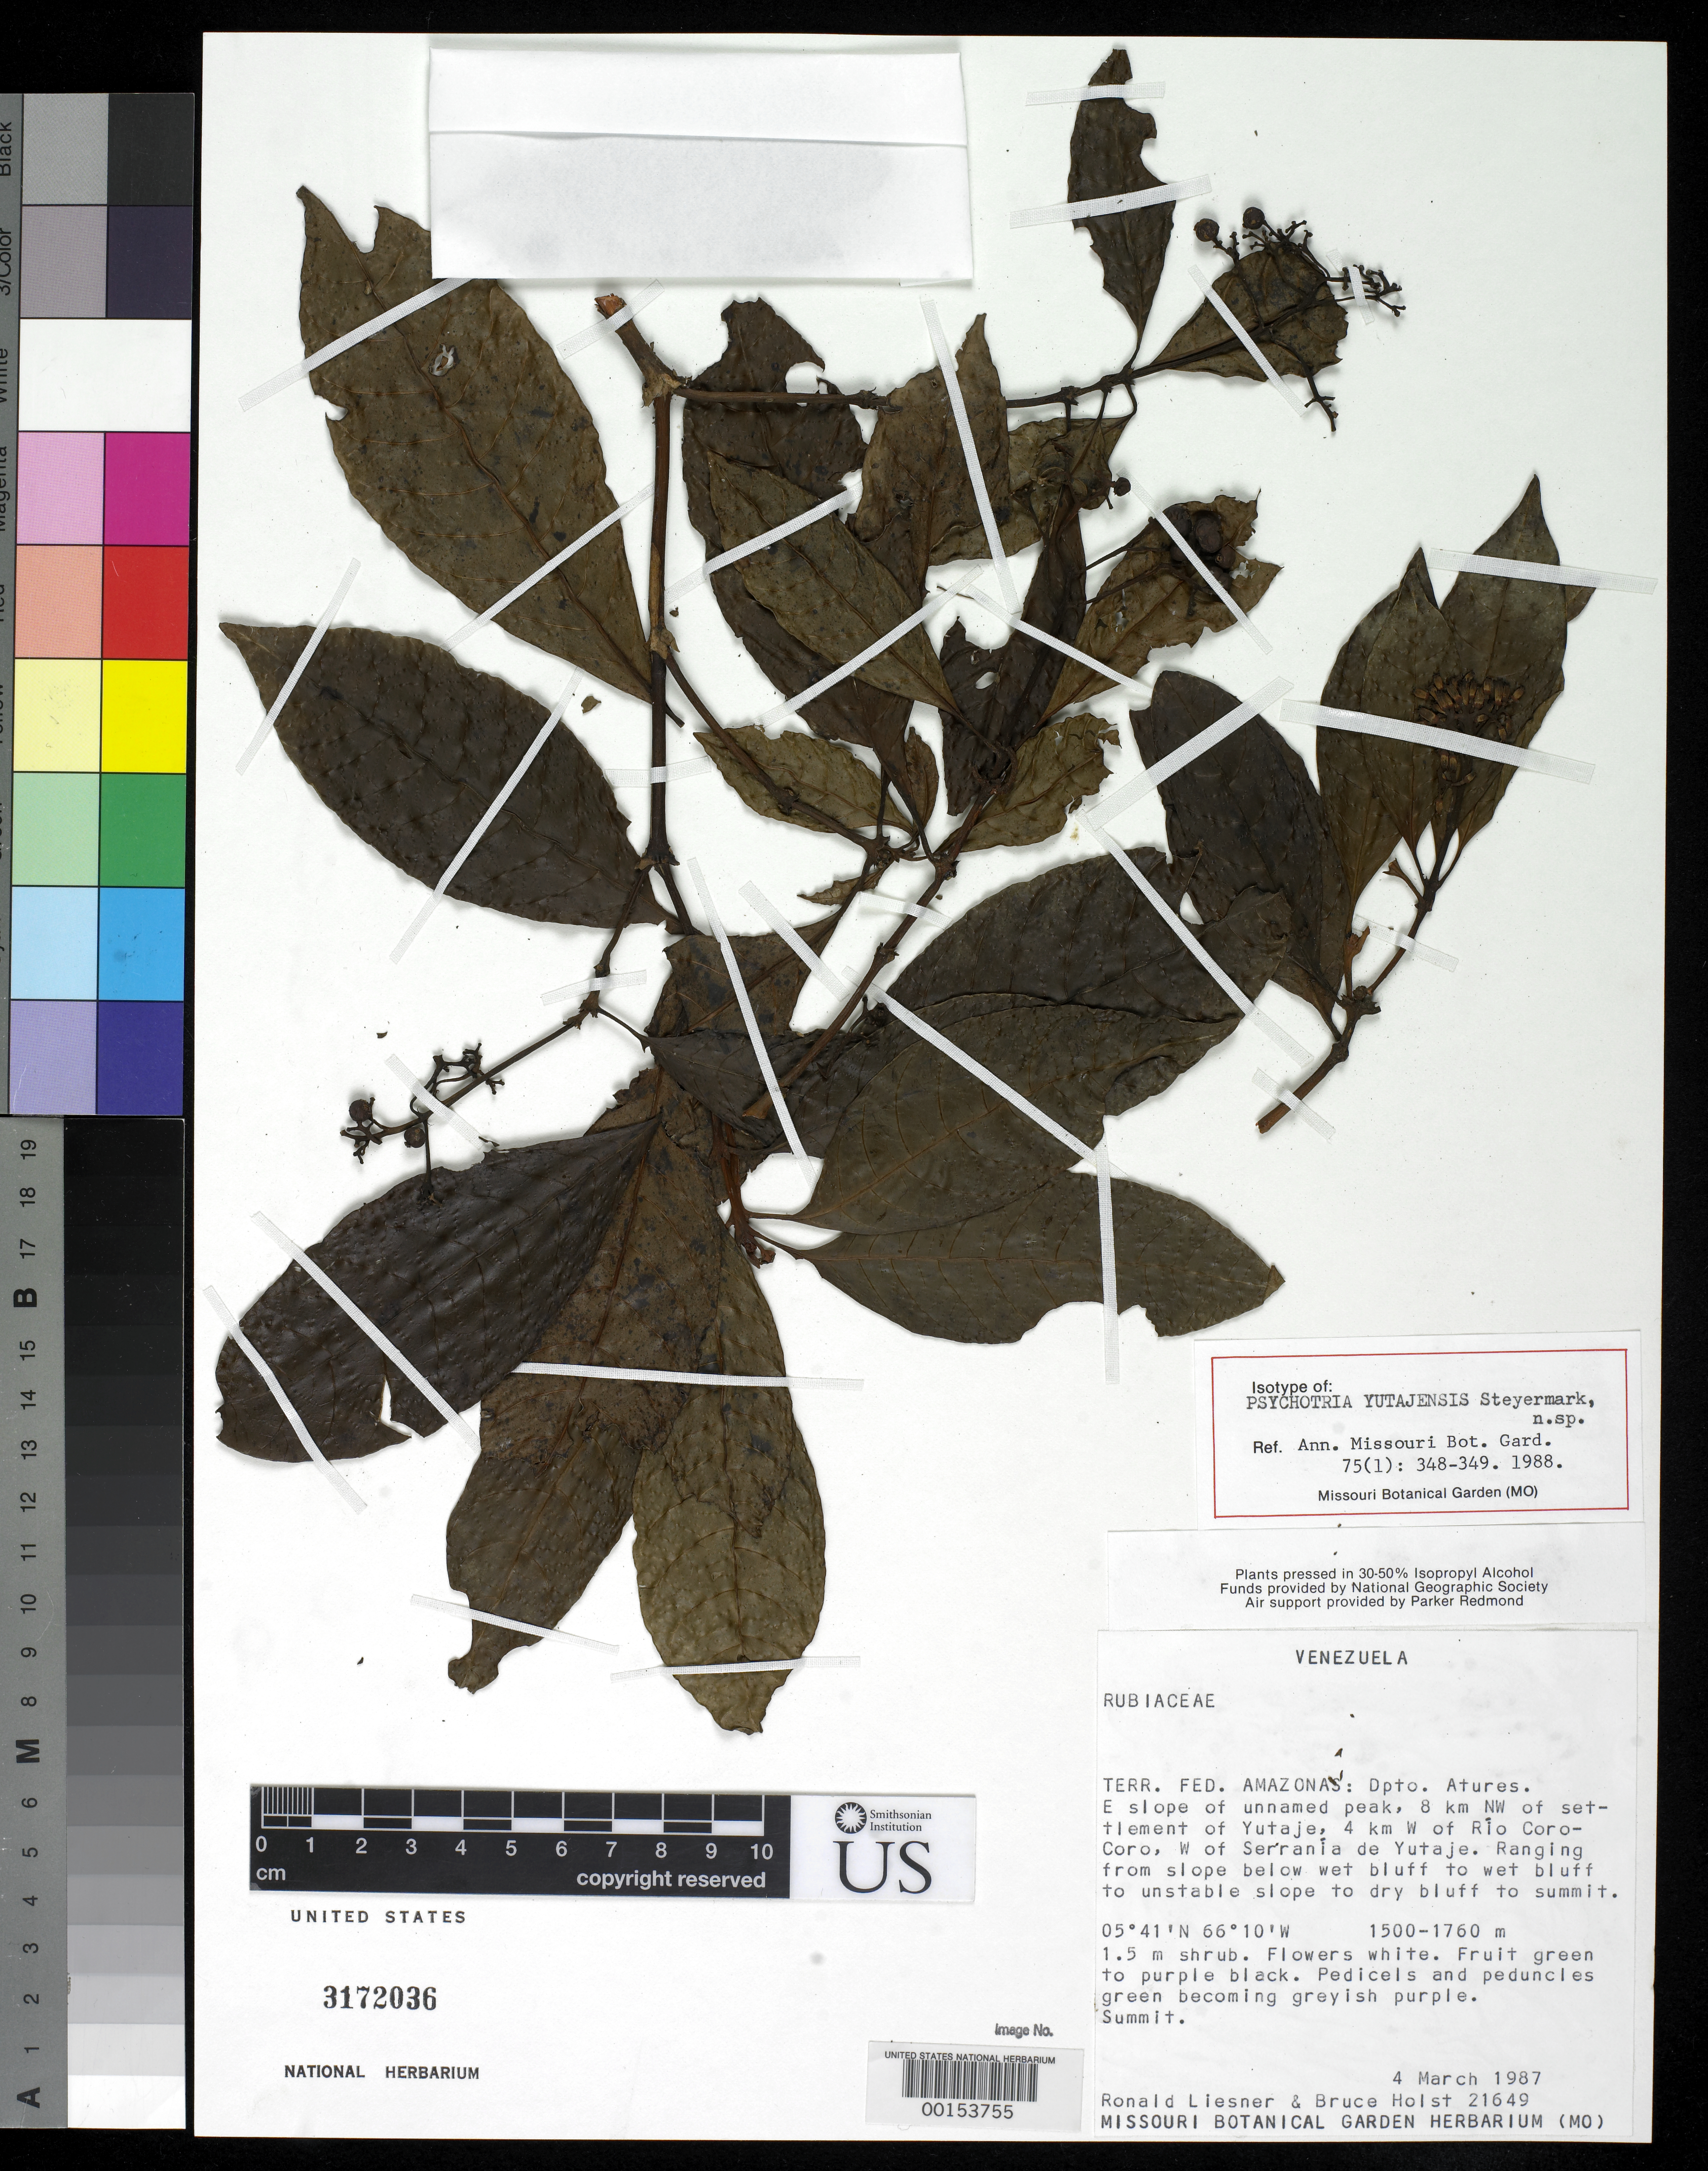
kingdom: Plantae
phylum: Tracheophyta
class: Magnoliopsida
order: Gentianales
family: Rubiaceae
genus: Psychotria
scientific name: Psychotria yutajensis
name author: Steyerm.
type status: Isotype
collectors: R. L. Liesner & B. Holst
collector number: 21649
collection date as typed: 04 Mar 1987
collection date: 1987-03-04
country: Venezuela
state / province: Amazonas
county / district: Atures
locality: Summit of E slope of unnamed peak, 8 km NW of settlement of Yutaje, 4 km W of Rio Coro-Coro, W of Serrania de Yutaje.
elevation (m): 1500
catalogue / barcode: US 3172036